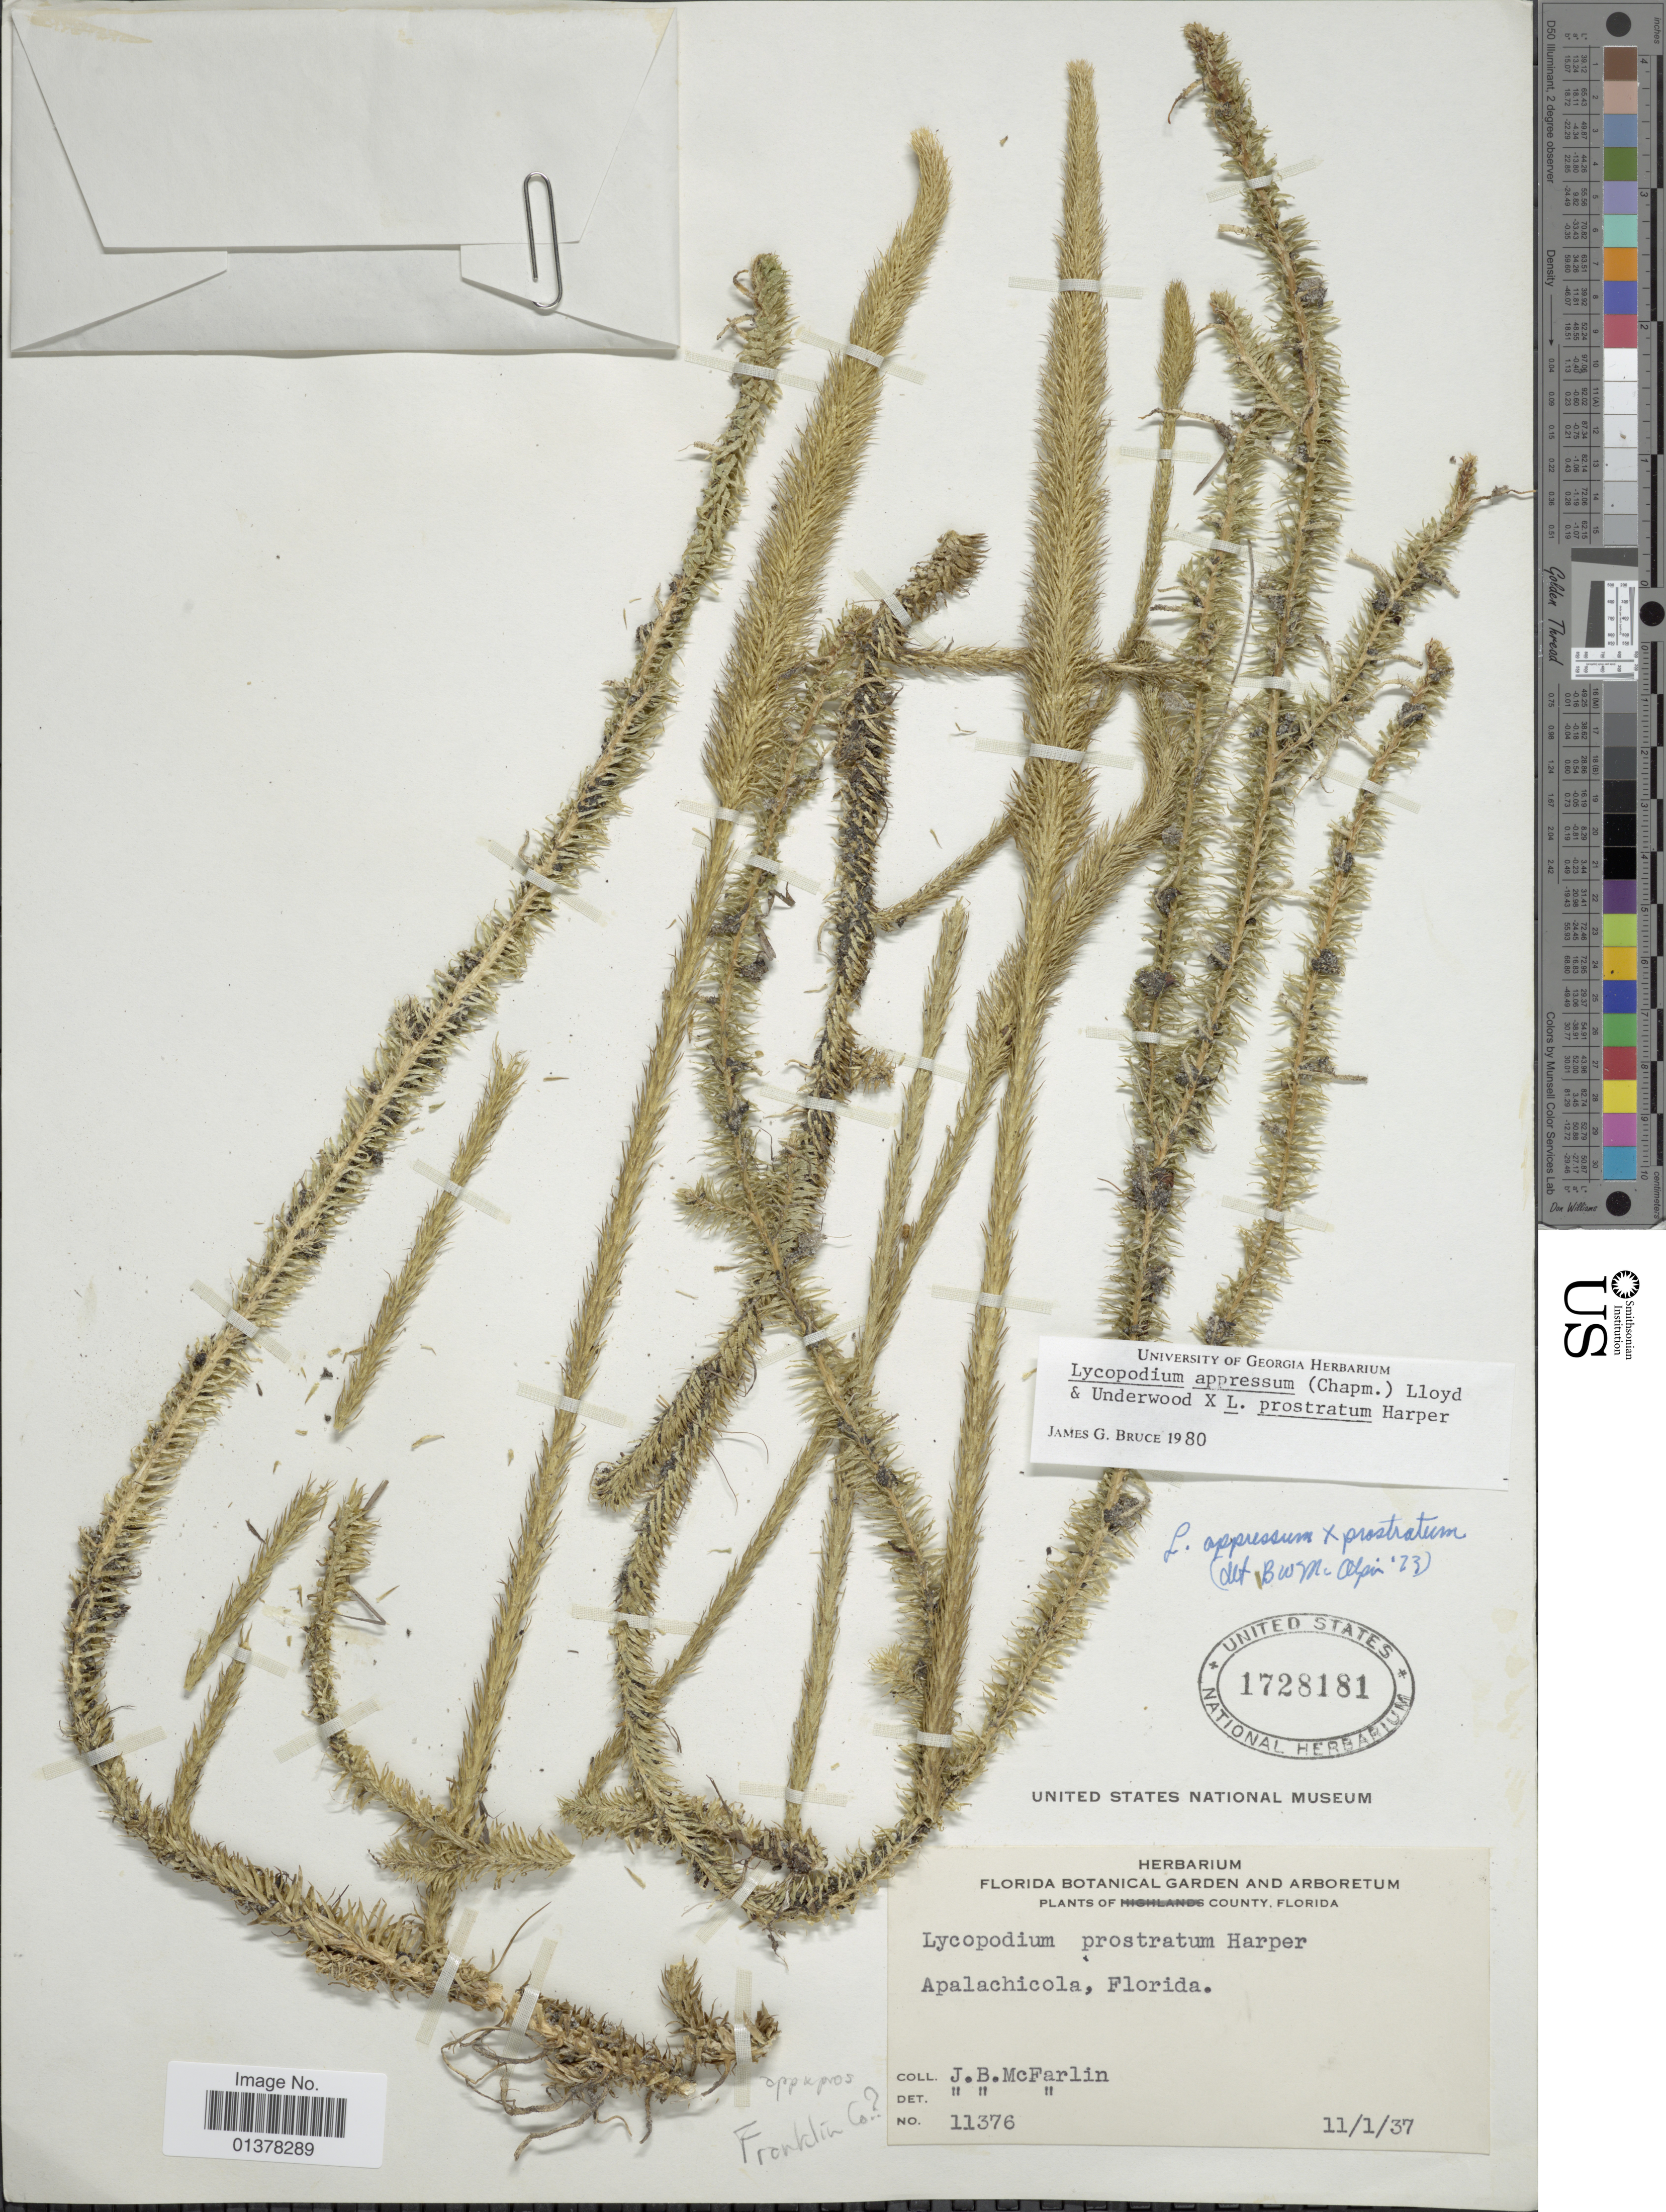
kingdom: Plantae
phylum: Tracheophyta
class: Lycopodiopsida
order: Lycopodiales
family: Lycopodiaceae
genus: Lycopodiella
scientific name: Lycopodiella appressa x L. prostrata (R.M. Harper) Cranfill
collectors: J. McFarlin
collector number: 11376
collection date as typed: Transcribed d/m/y: 11/1/37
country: United States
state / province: Florida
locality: Apalachicola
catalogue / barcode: US 1728181